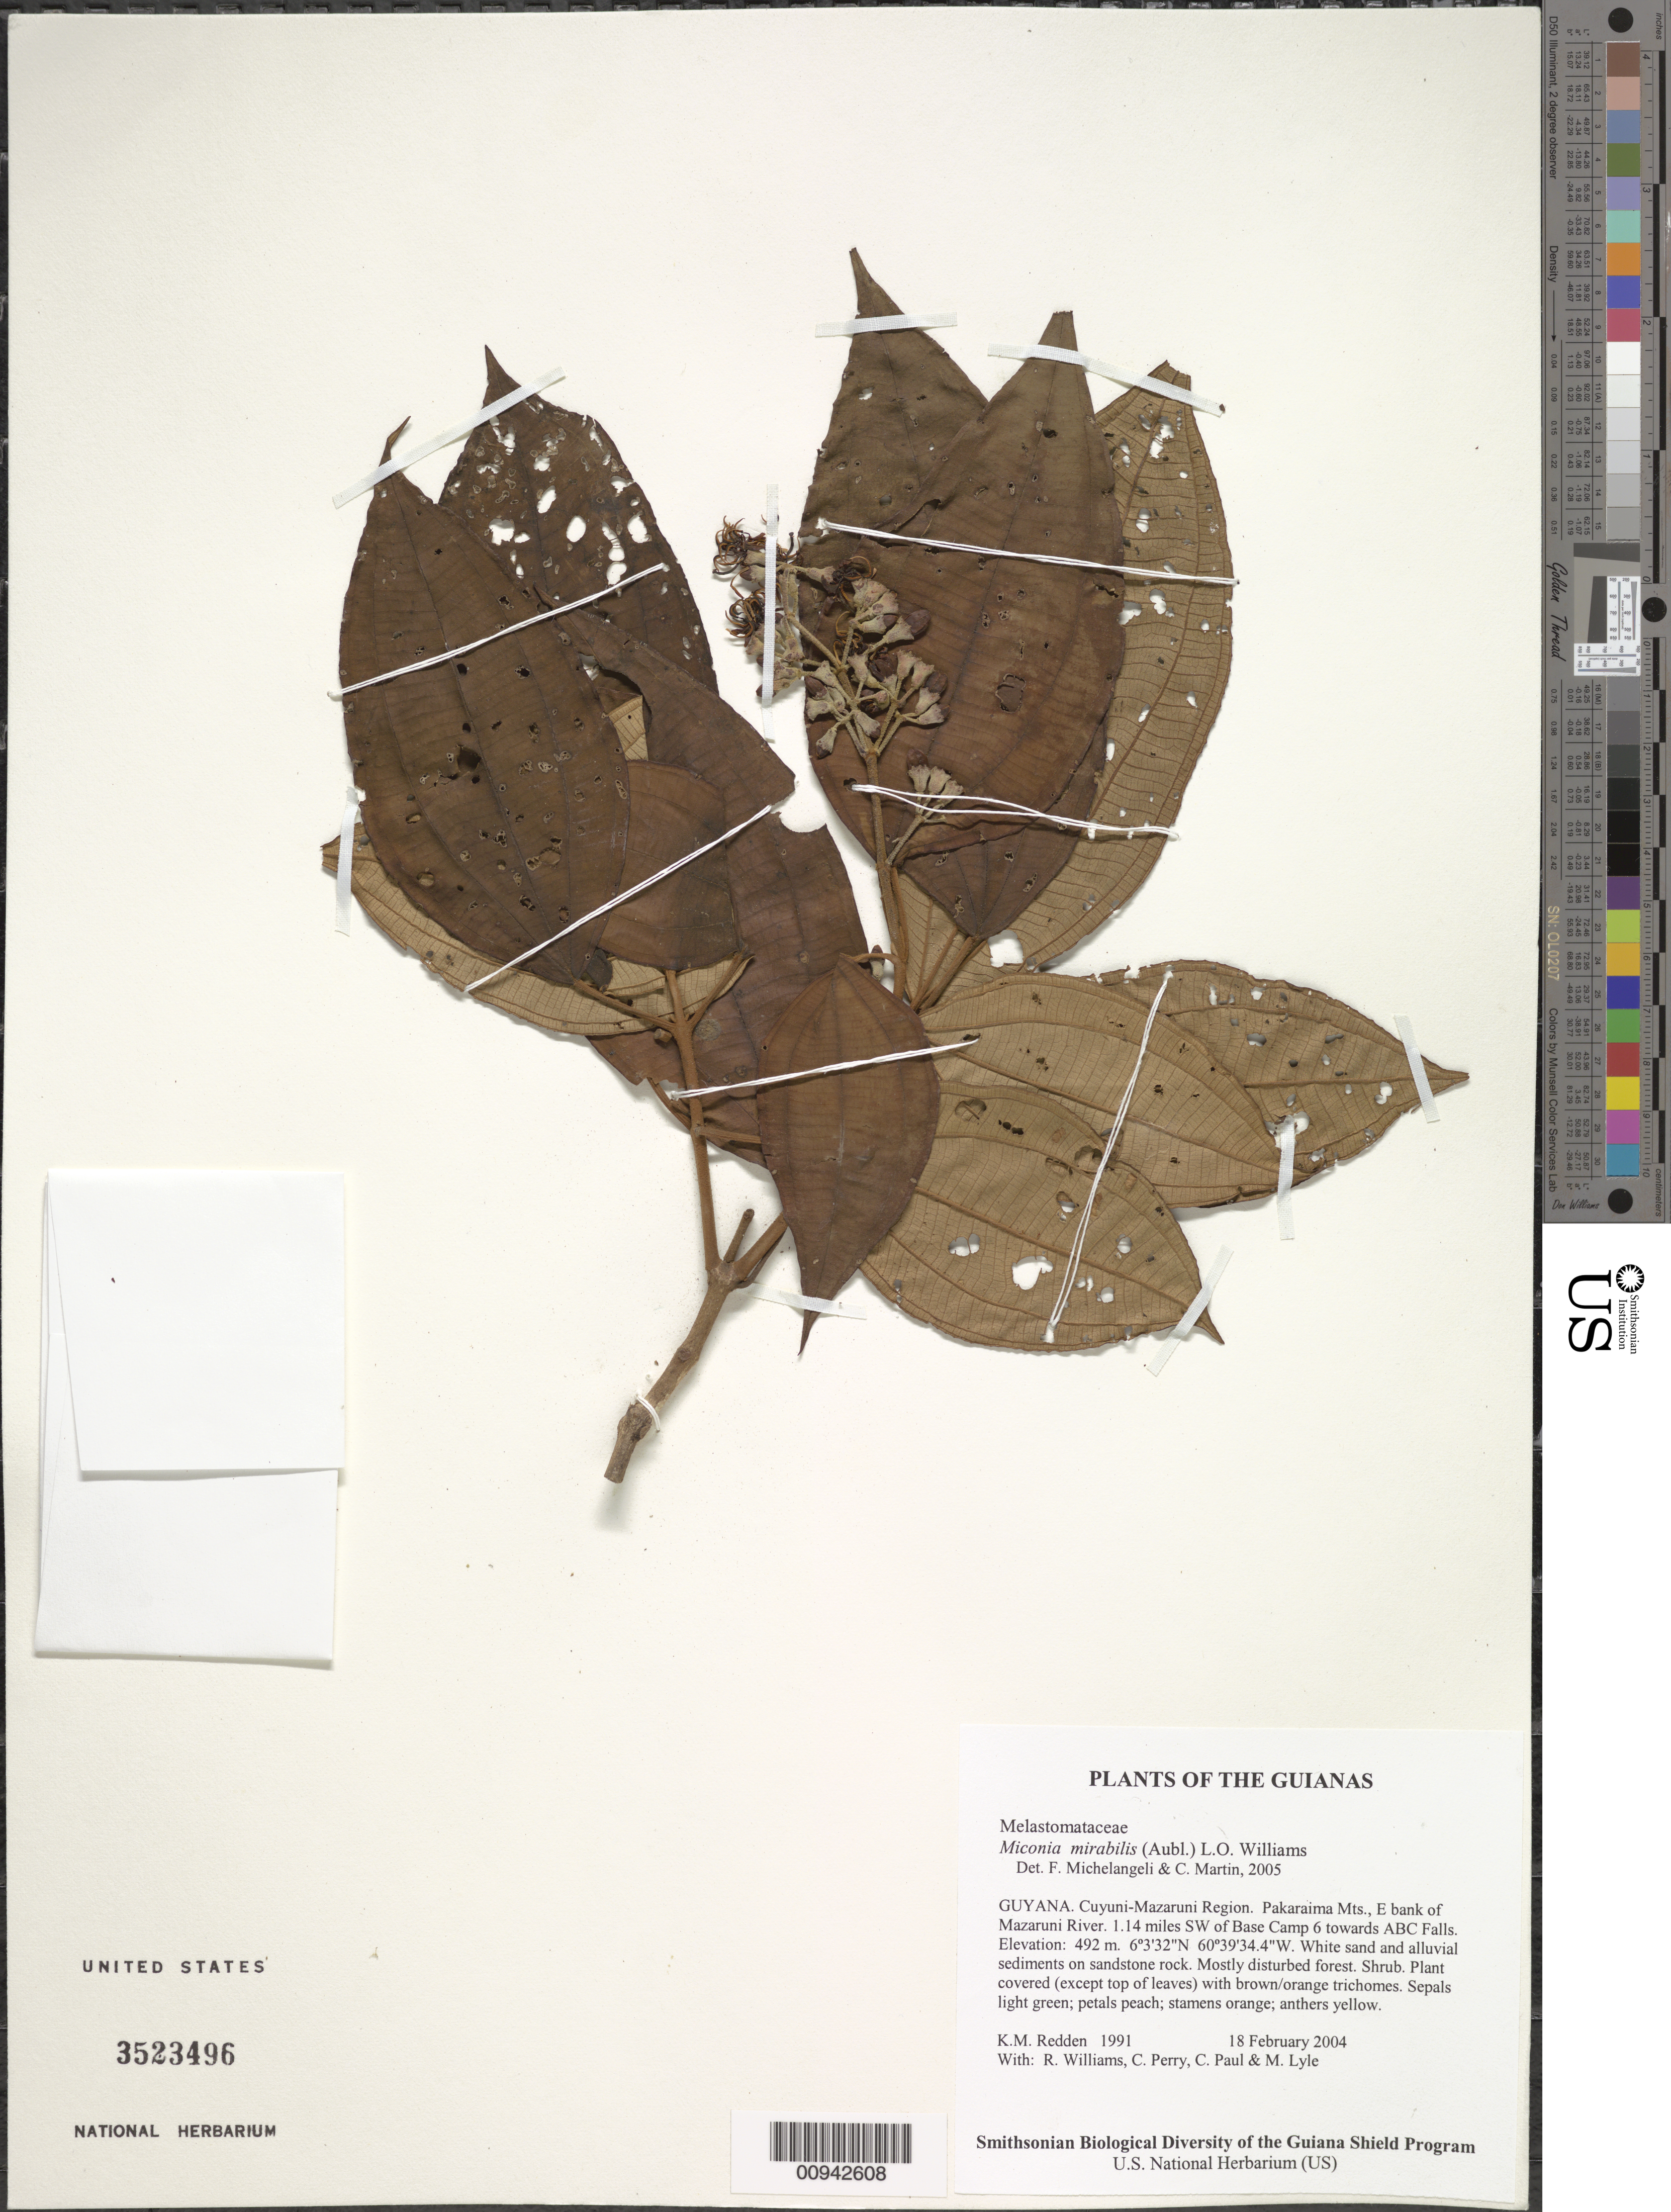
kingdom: Plantae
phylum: Tracheophyta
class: Magnoliopsida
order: Myrtales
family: Melastomataceae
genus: Miconia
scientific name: Miconia mirabilis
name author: (Aubl.) L.O. Williams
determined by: Michelangeli, F. A.; Martin, C.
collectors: K. M. Redden, R. Williams, C. Perry, C. Paul & M. Lyle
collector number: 1991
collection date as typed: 18 February 2004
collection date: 2004-02-18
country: Guyana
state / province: Cuyuni-Mazaruni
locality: Pakaraima Mts., E bank of Mazaruni River. 1.14 miles SW of Base Camp 6 towards ABC Falls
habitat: White sand and alluvial sediments on sandstone rock. Mostly disturbed forest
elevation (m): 492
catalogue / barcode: US 3523496